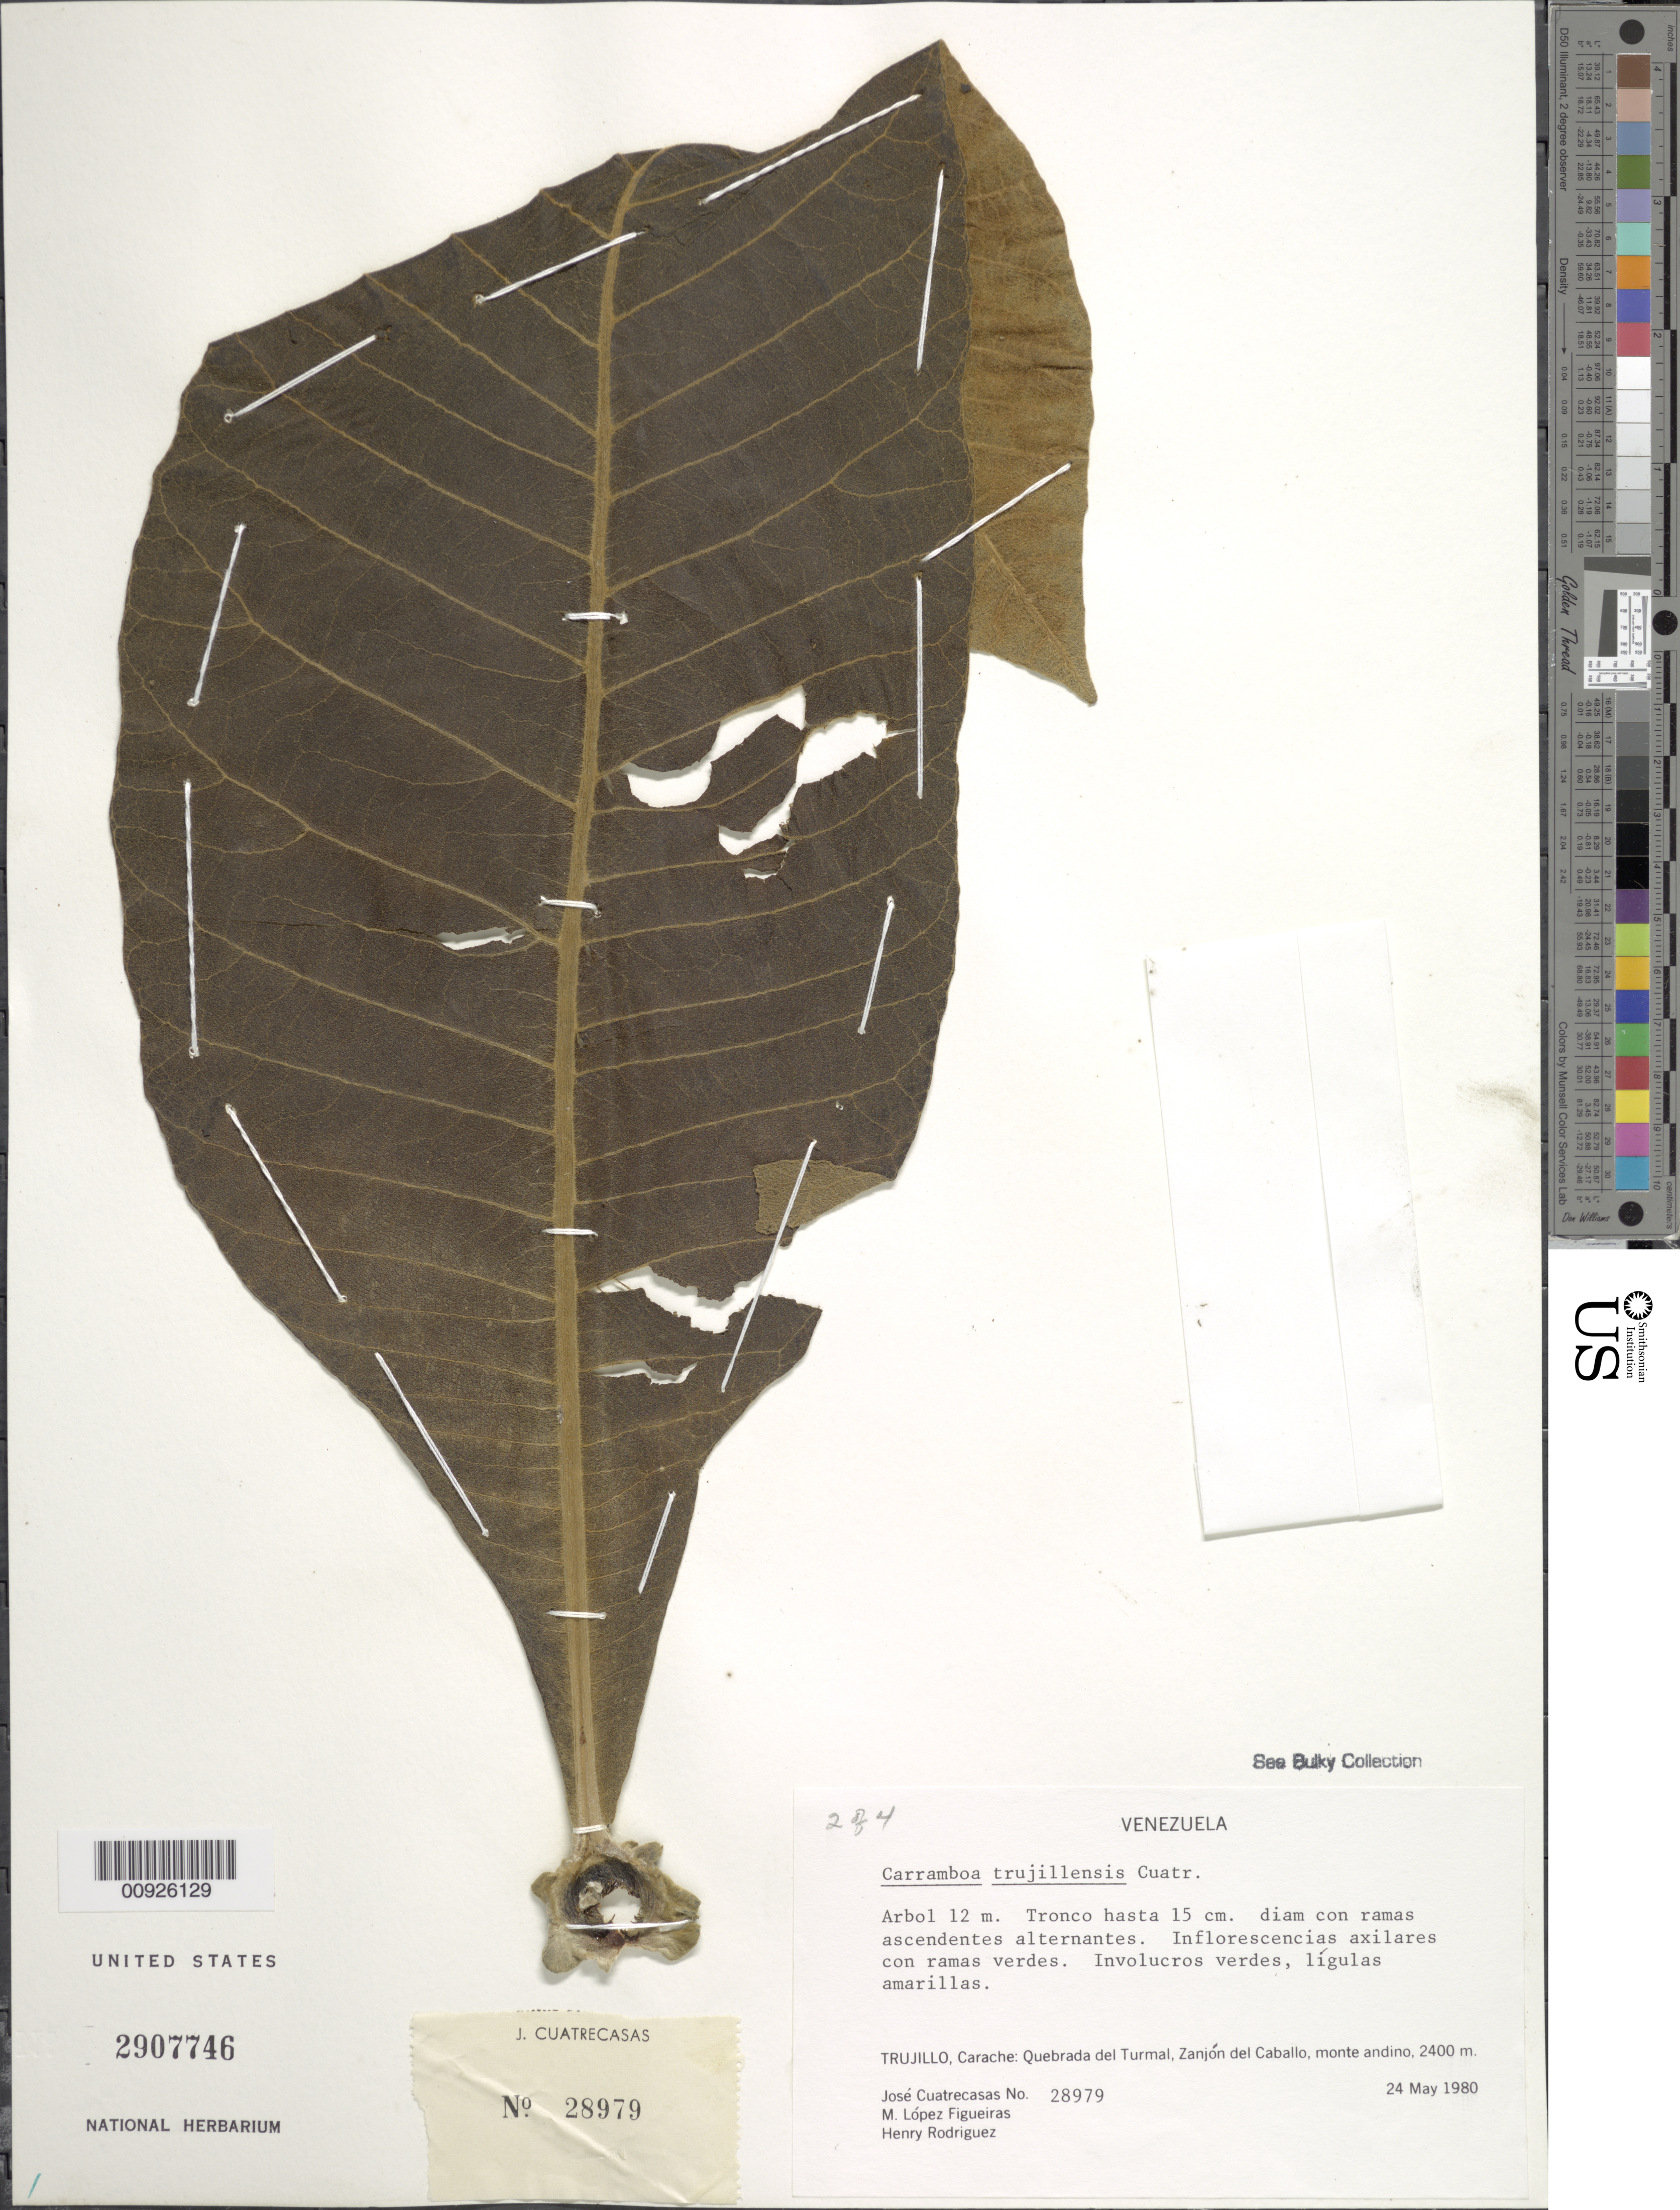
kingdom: Plantae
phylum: Tracheophyta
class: Magnoliopsida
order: Asterales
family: Asteraceae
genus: Carramboa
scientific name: Carramboa trujillensis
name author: (Cuatrec.) Cuatrec.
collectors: J. Cuatrecasas, M. López Figueiras & H. A. Rodriguez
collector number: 28979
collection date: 1980-05-24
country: Venezuela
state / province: Trujillo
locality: Carache: Quebrada del Turmal, Zanjon del Caballo, monte andino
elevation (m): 2400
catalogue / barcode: US 2907746